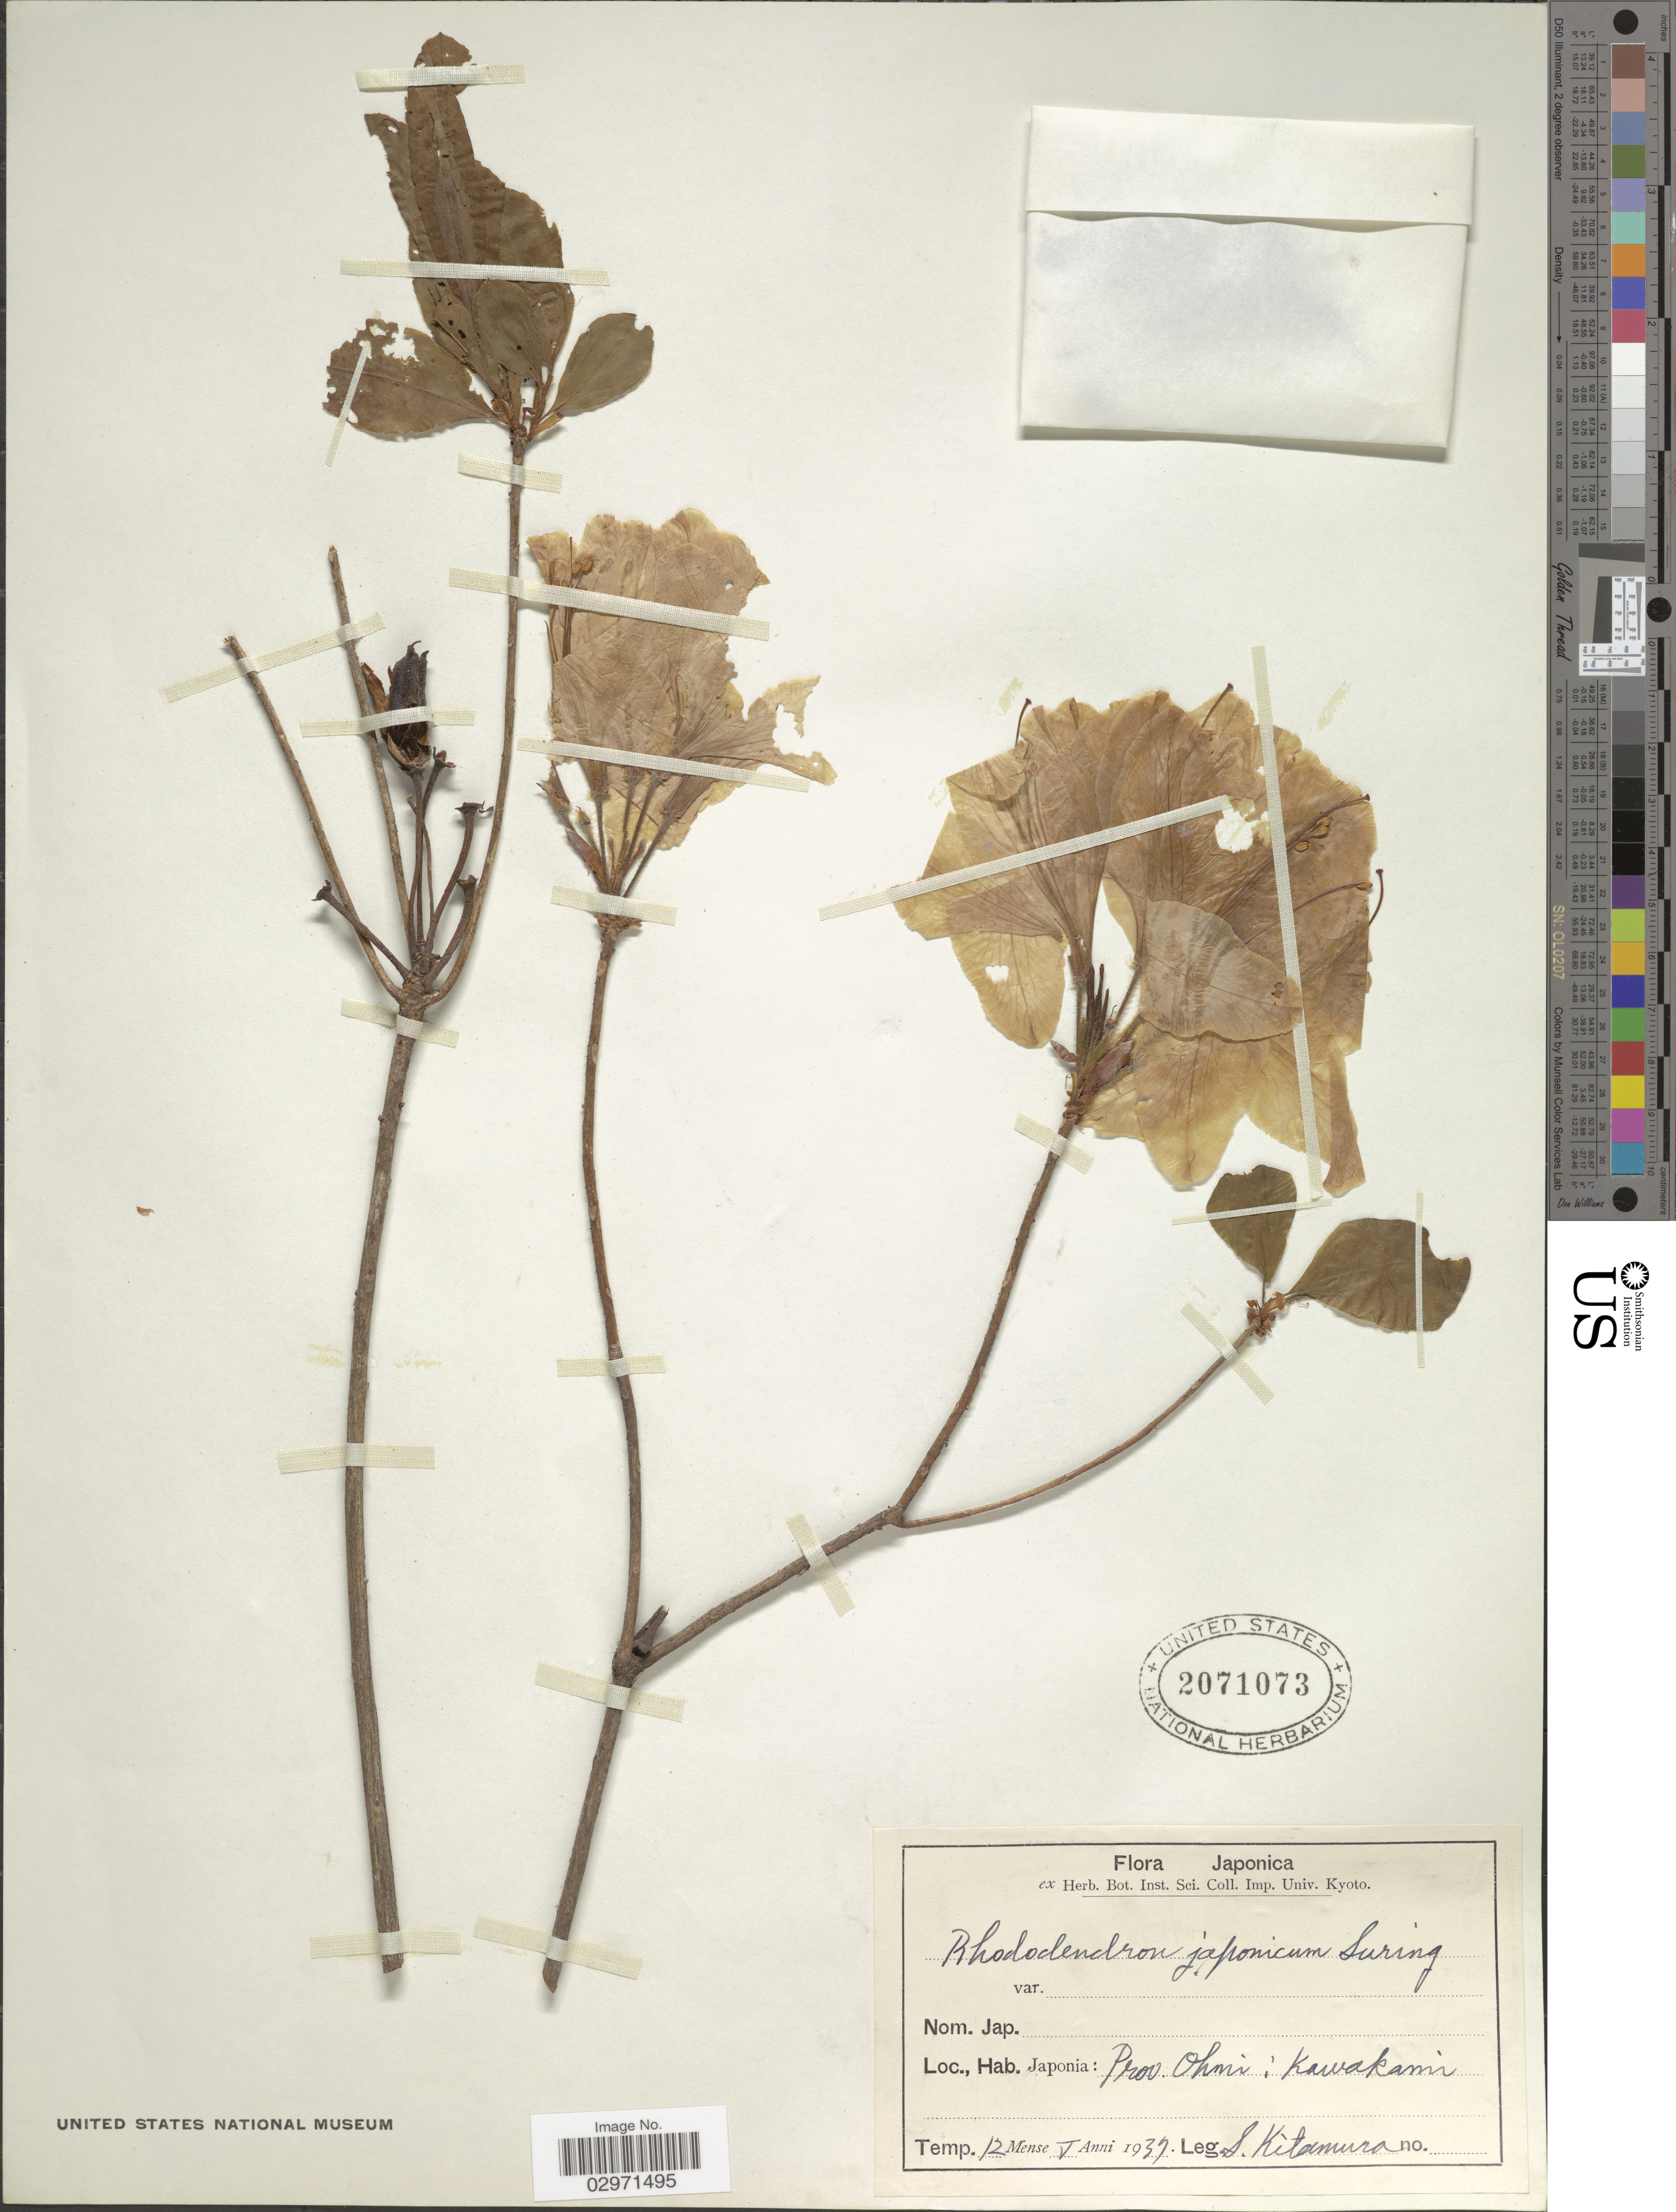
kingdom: Plantae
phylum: Tracheophyta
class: Magnoliopsida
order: Ericales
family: Ericaceae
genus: Rhododendron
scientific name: Rhododendron japonicum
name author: (A. Gray) Suringar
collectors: S. Kitamura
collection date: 1939-05-12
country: Japan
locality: Japonica. Prov. Ohmi: Kawakami.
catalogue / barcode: US 2071073